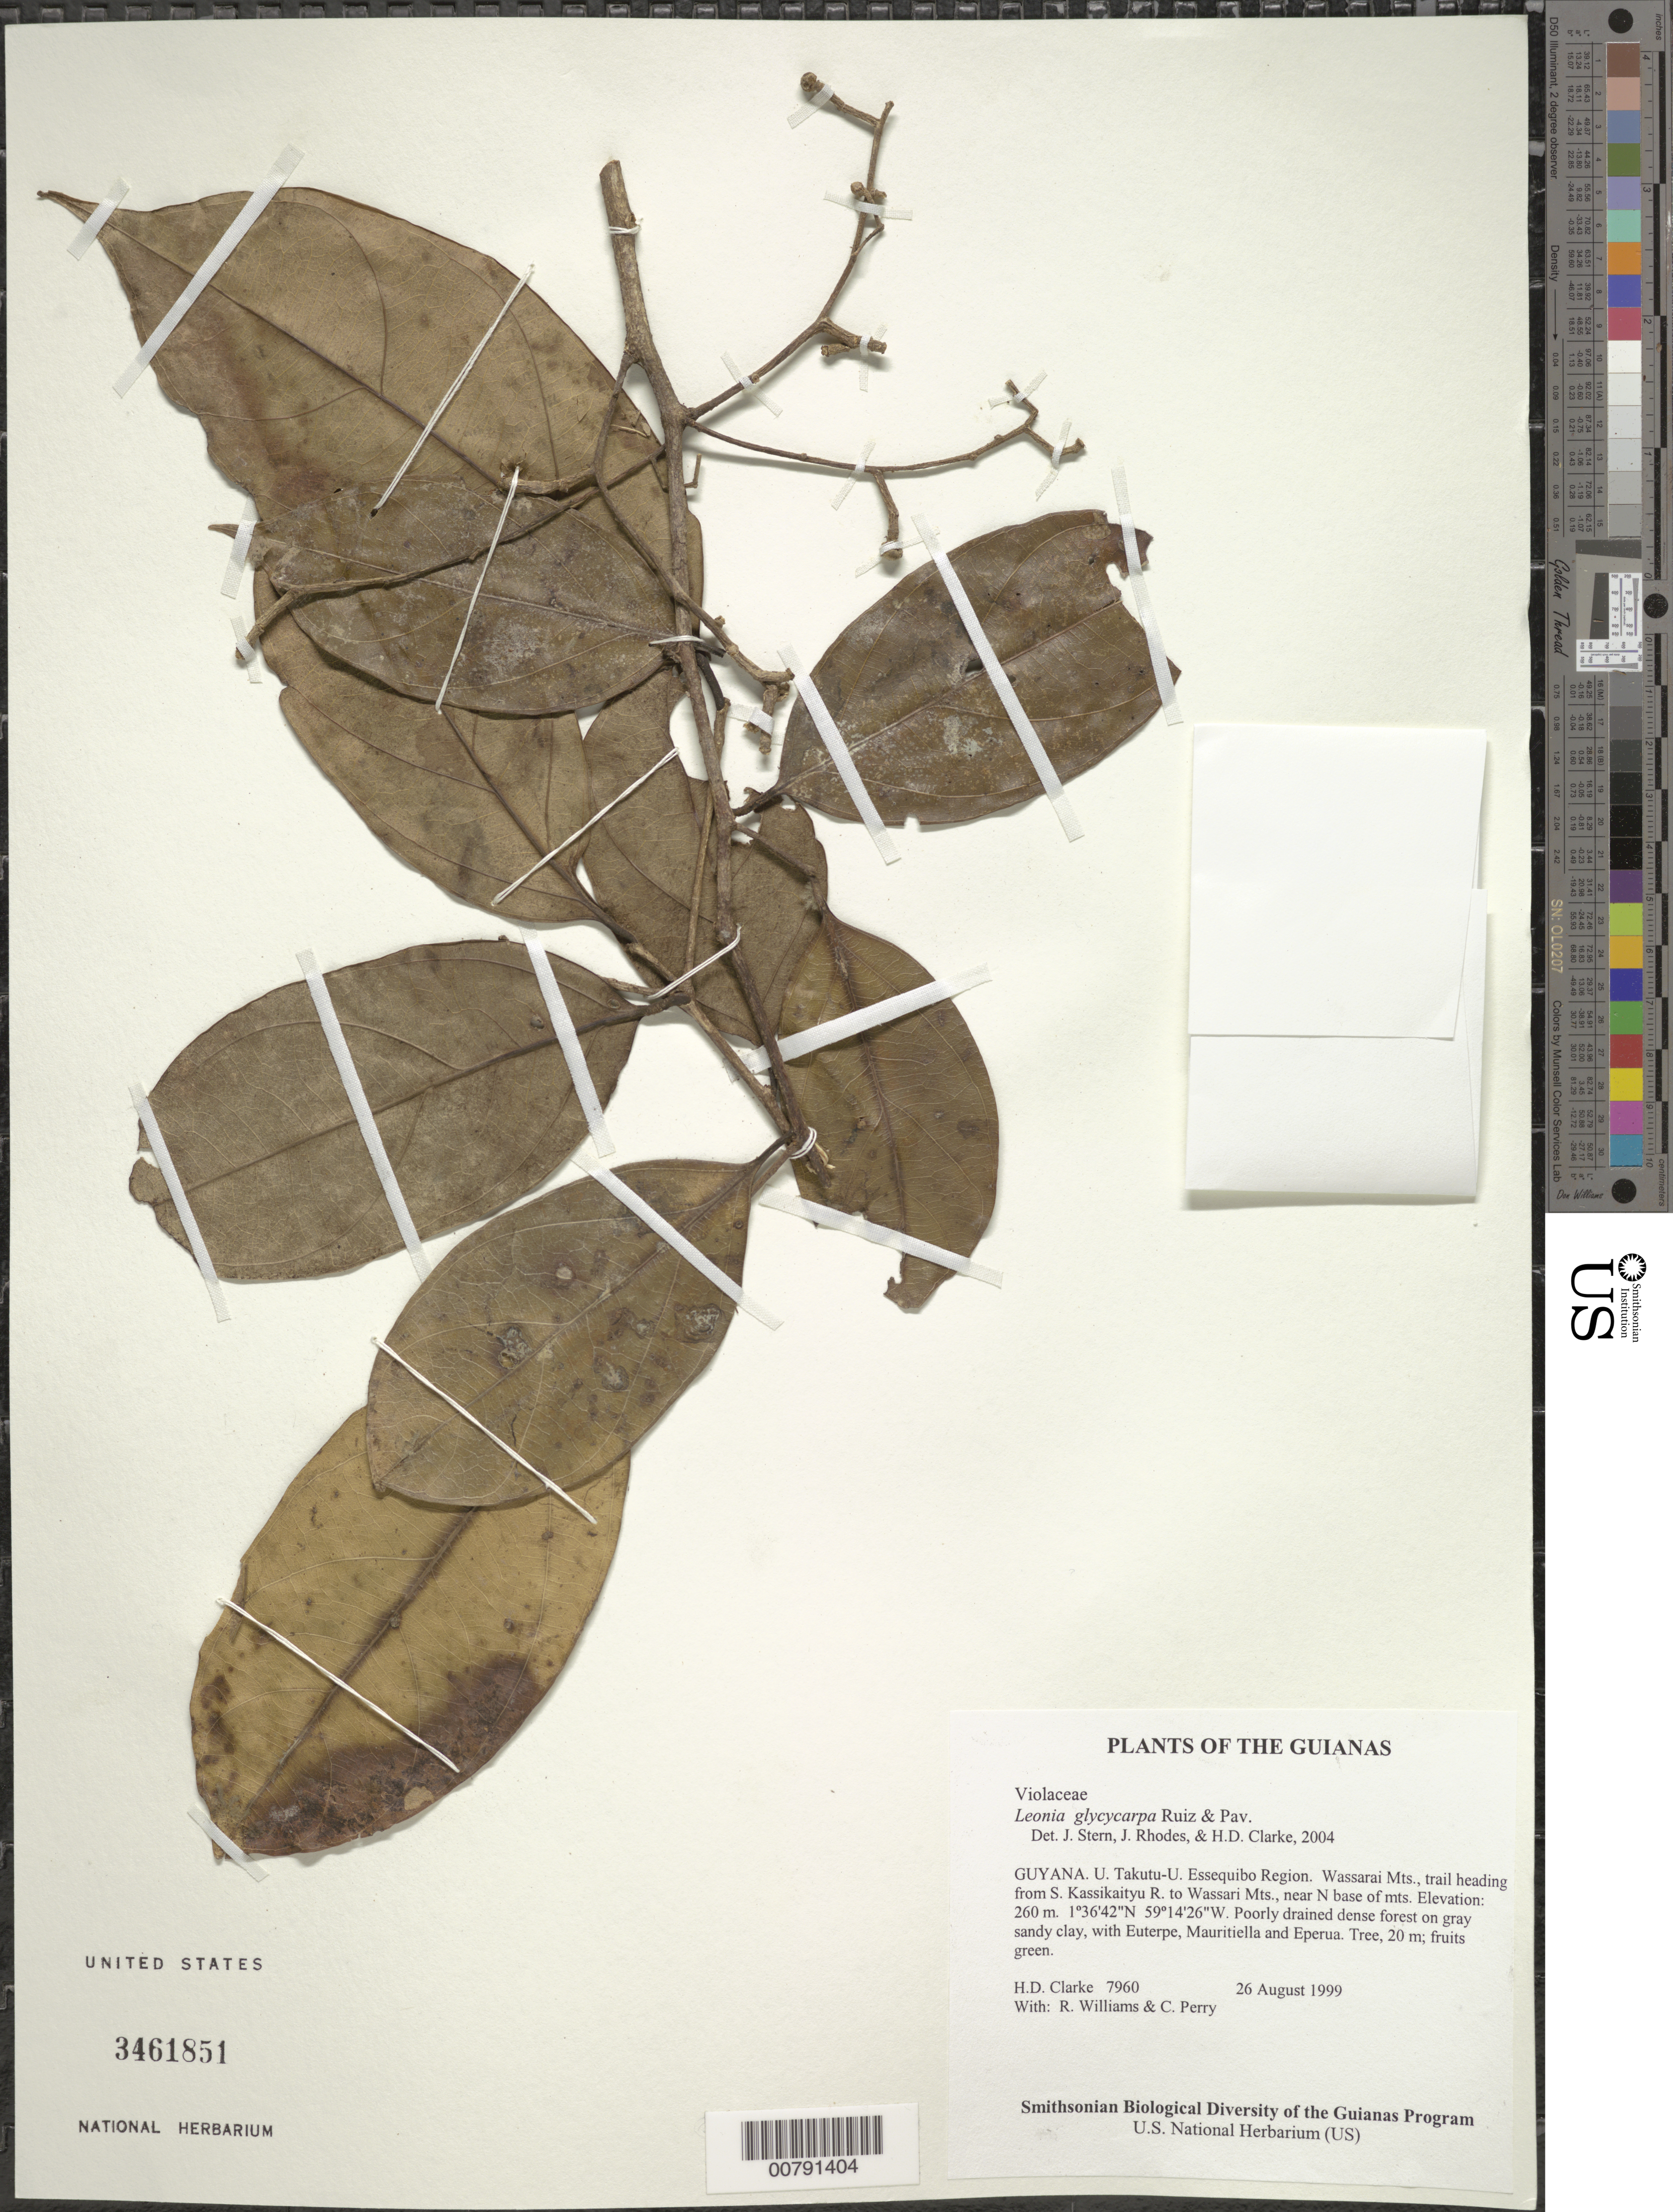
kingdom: Plantae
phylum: Tracheophyta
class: Magnoliopsida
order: Malpighiales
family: Violaceae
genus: Leonia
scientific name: Leonia glycycarpa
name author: Ruiz & Pav.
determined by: Clarke, H. D.; Rhodes, J.; Stern, S. R.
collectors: H. D. Clarke, R. Williams & C. Perry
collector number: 7960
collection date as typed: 26 August 1999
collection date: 1999-08-26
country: Guyana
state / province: U. Takutu-U. Essequibo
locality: Wassarai Mts., trail heading from S. Kassikaityu R. to Wassari Mts., near N base of mts.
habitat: Poorly drained dense forest on gray sandy clay, with Euterpe, Mauritiella and Eperua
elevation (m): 260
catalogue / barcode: US 3461851